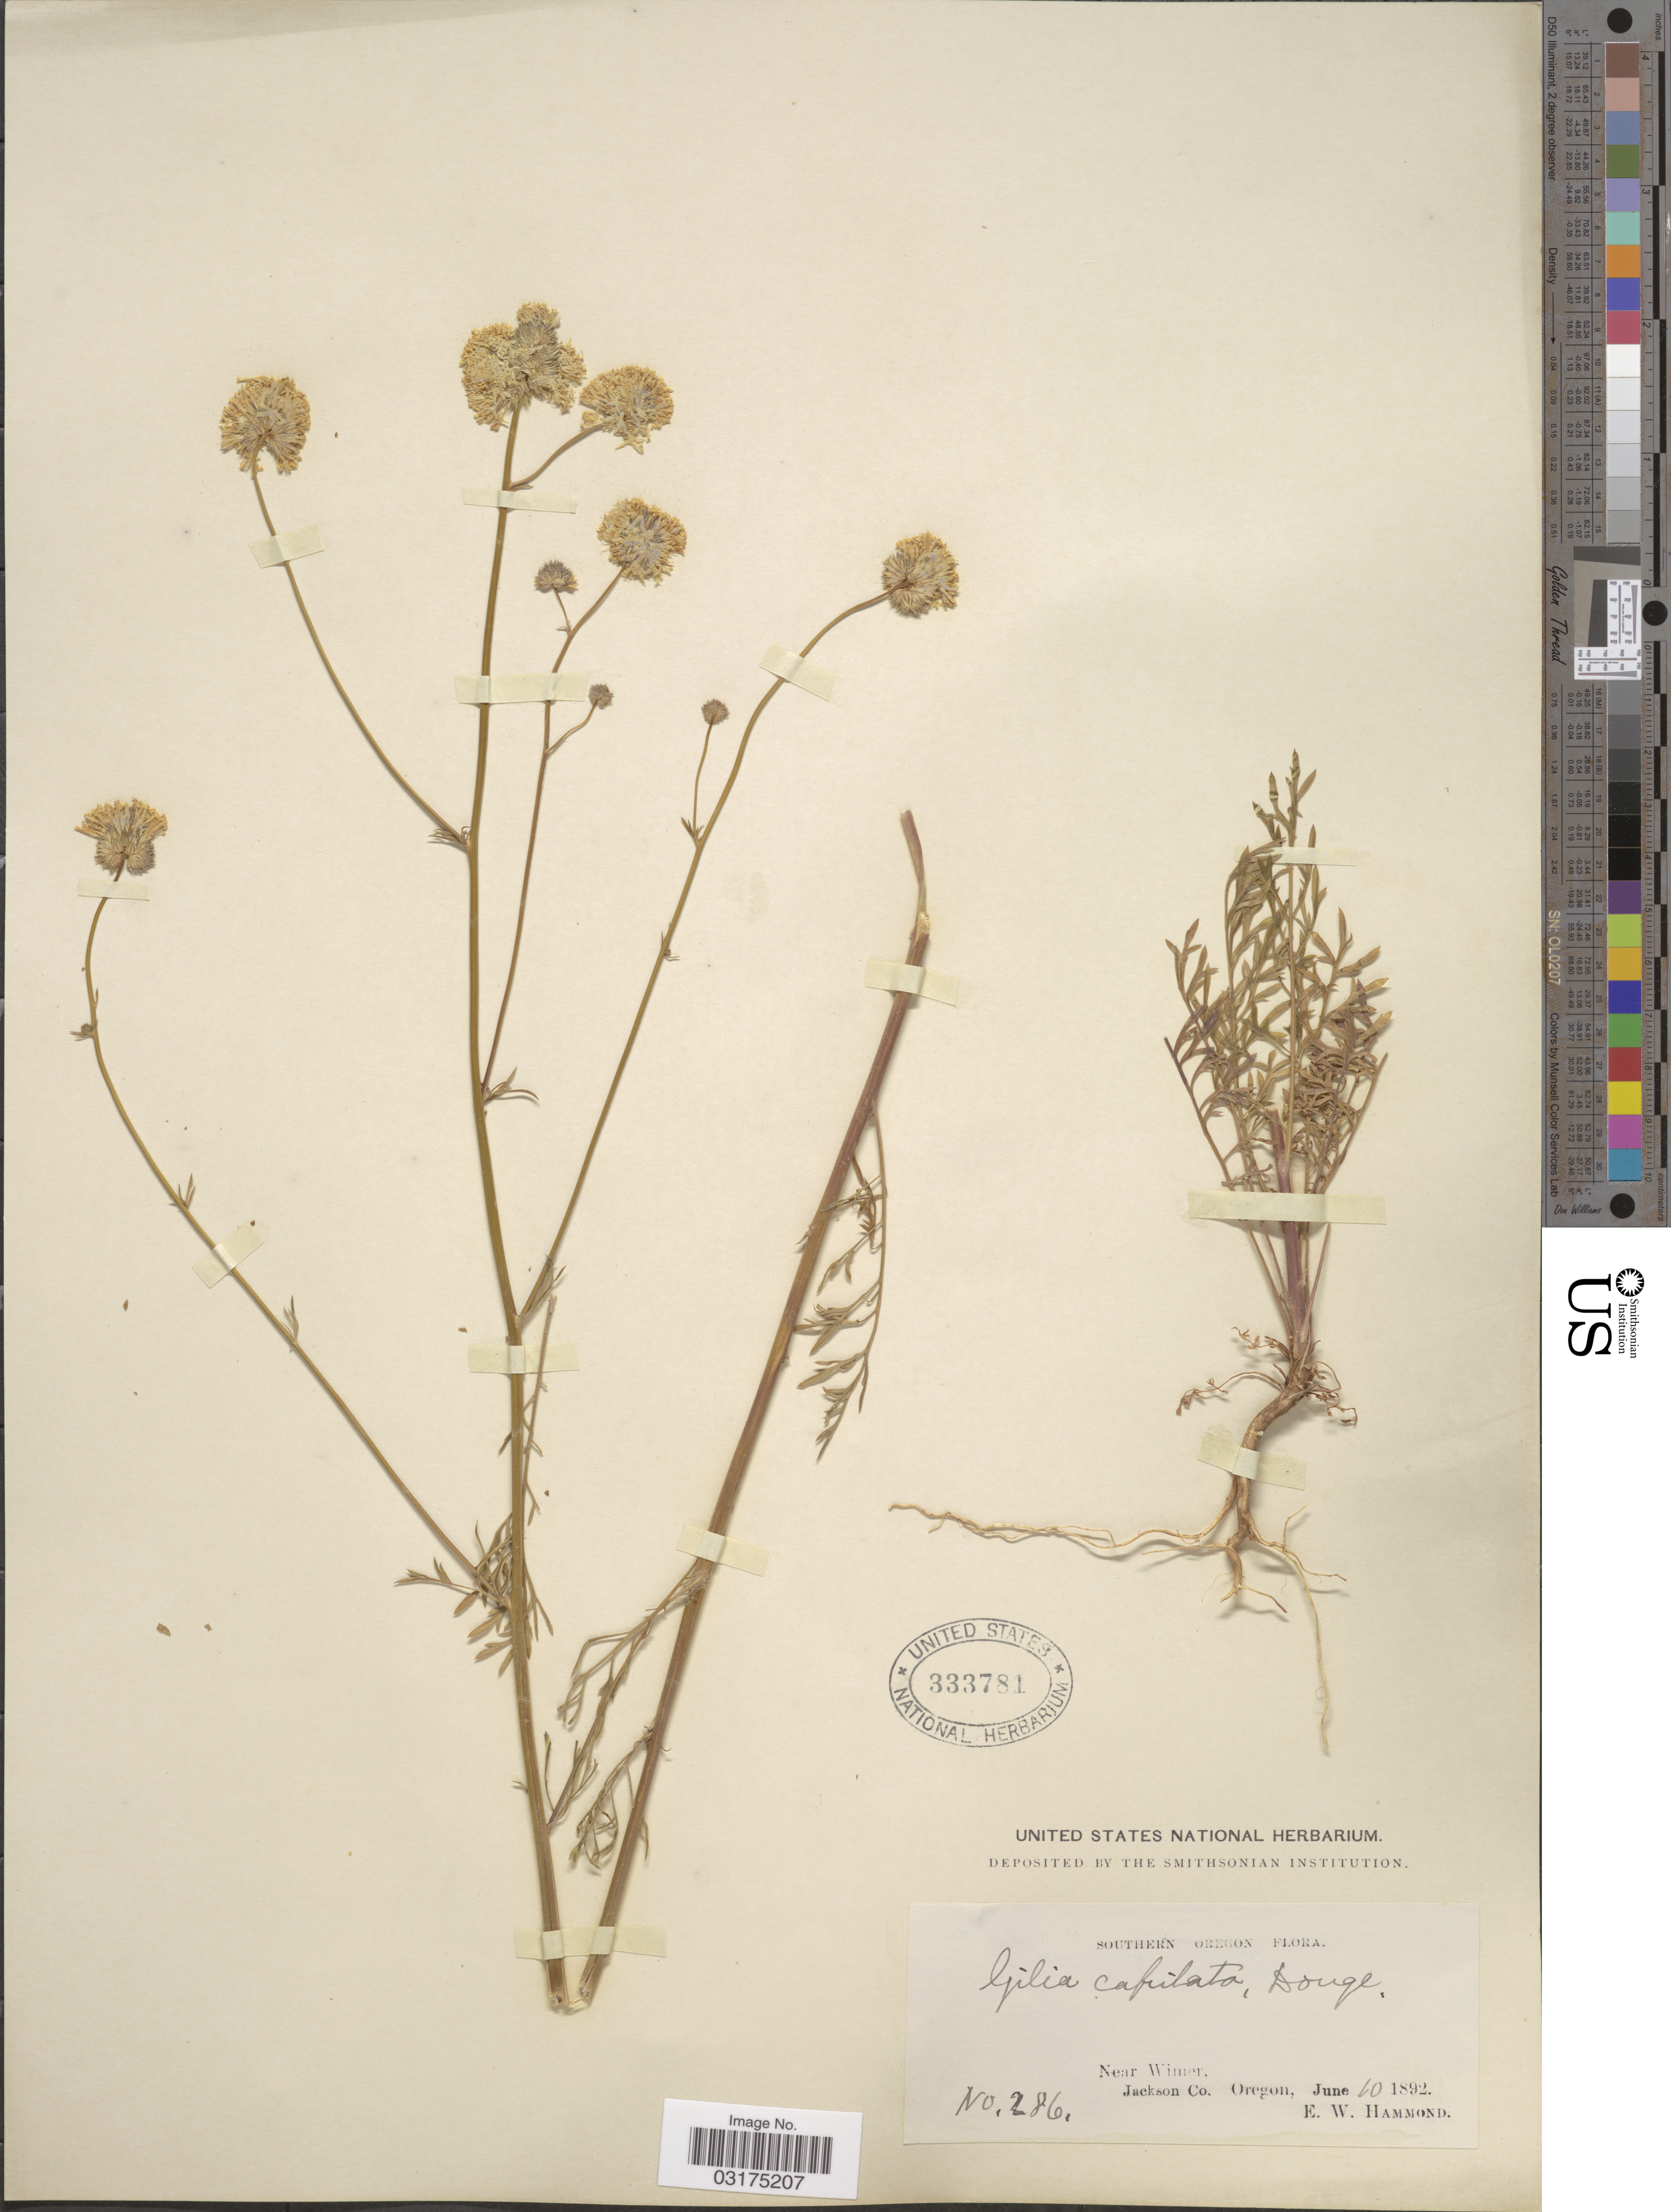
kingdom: Plantae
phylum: Tracheophyta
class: Magnoliopsida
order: Ericales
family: Polemoniaceae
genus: Gilia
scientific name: Gilia capitata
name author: Sims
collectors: E. Hammond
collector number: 286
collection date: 1892-06-10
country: United States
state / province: Oregon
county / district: Jackson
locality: Southern Oregon, Near Wimer, Jackson Co.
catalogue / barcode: US 333781